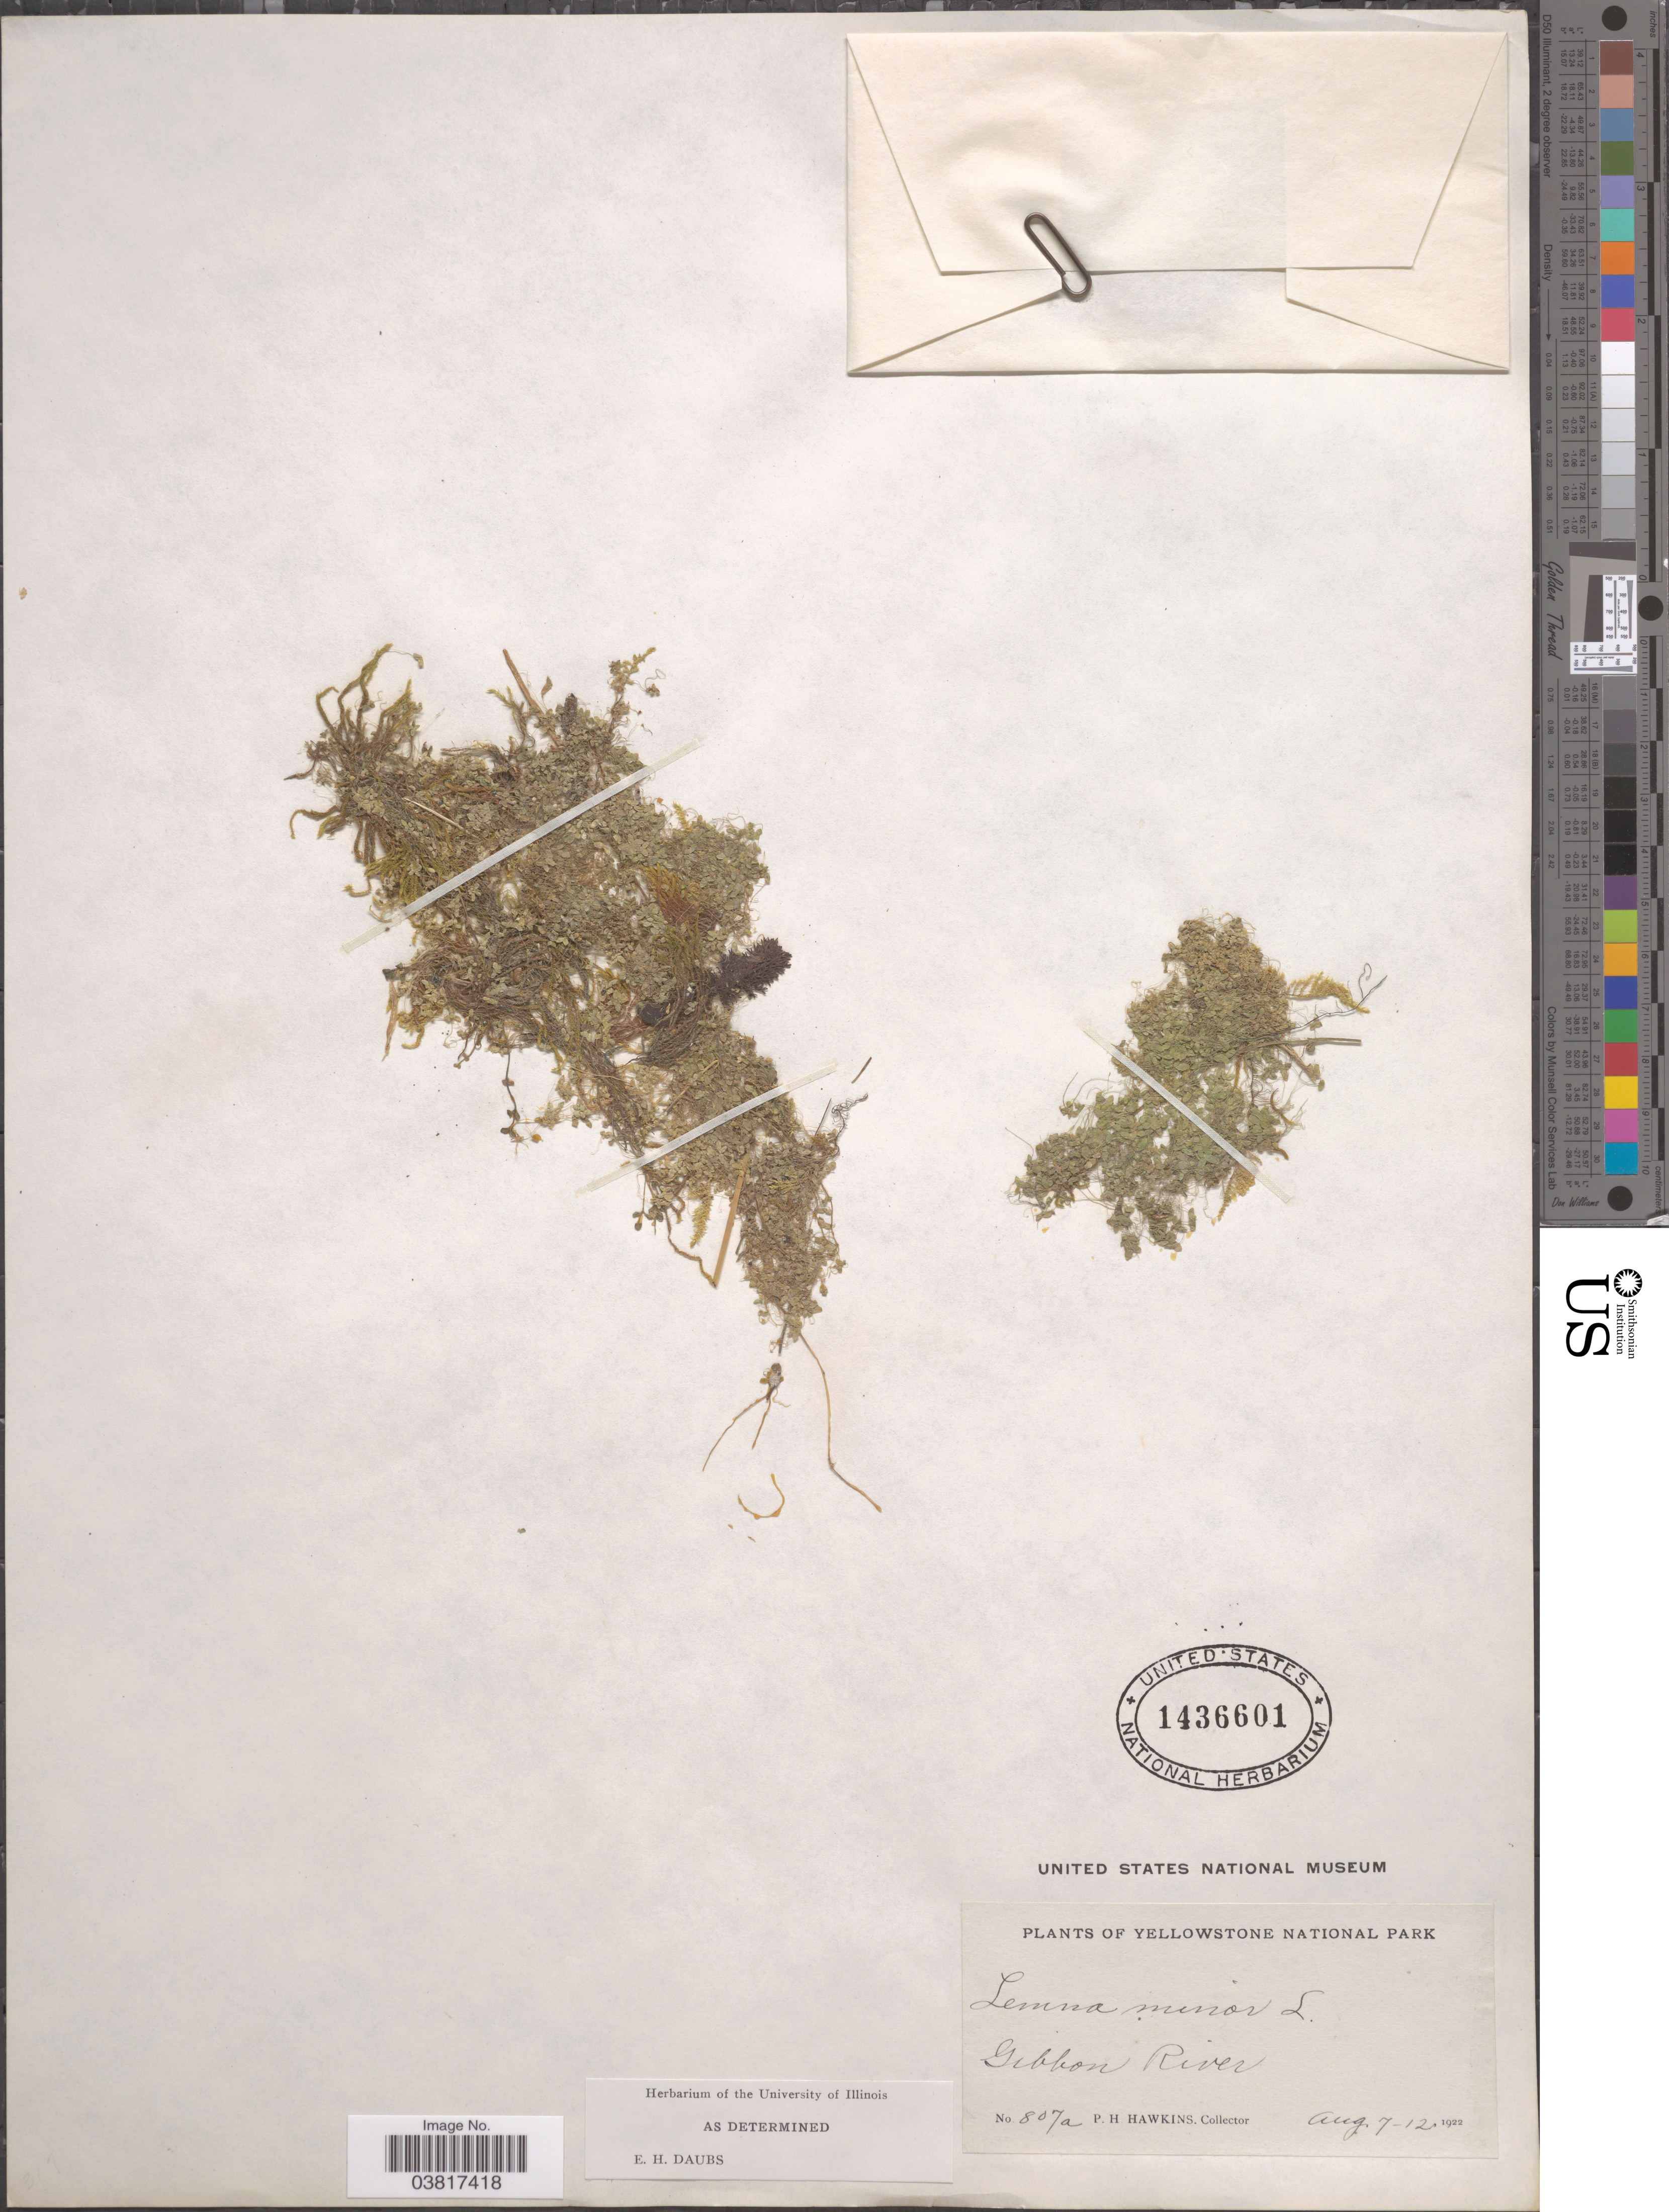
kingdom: Plantae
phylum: Tracheophyta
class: Liliopsida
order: Alismatales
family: Araceae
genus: Lemna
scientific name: Lemna minor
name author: L.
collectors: P. Hawkins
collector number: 807a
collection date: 1922-08-07/1922-08-12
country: United States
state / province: Wyoming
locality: Yellowstone National Park. Gibbon River.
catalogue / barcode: US 1436601